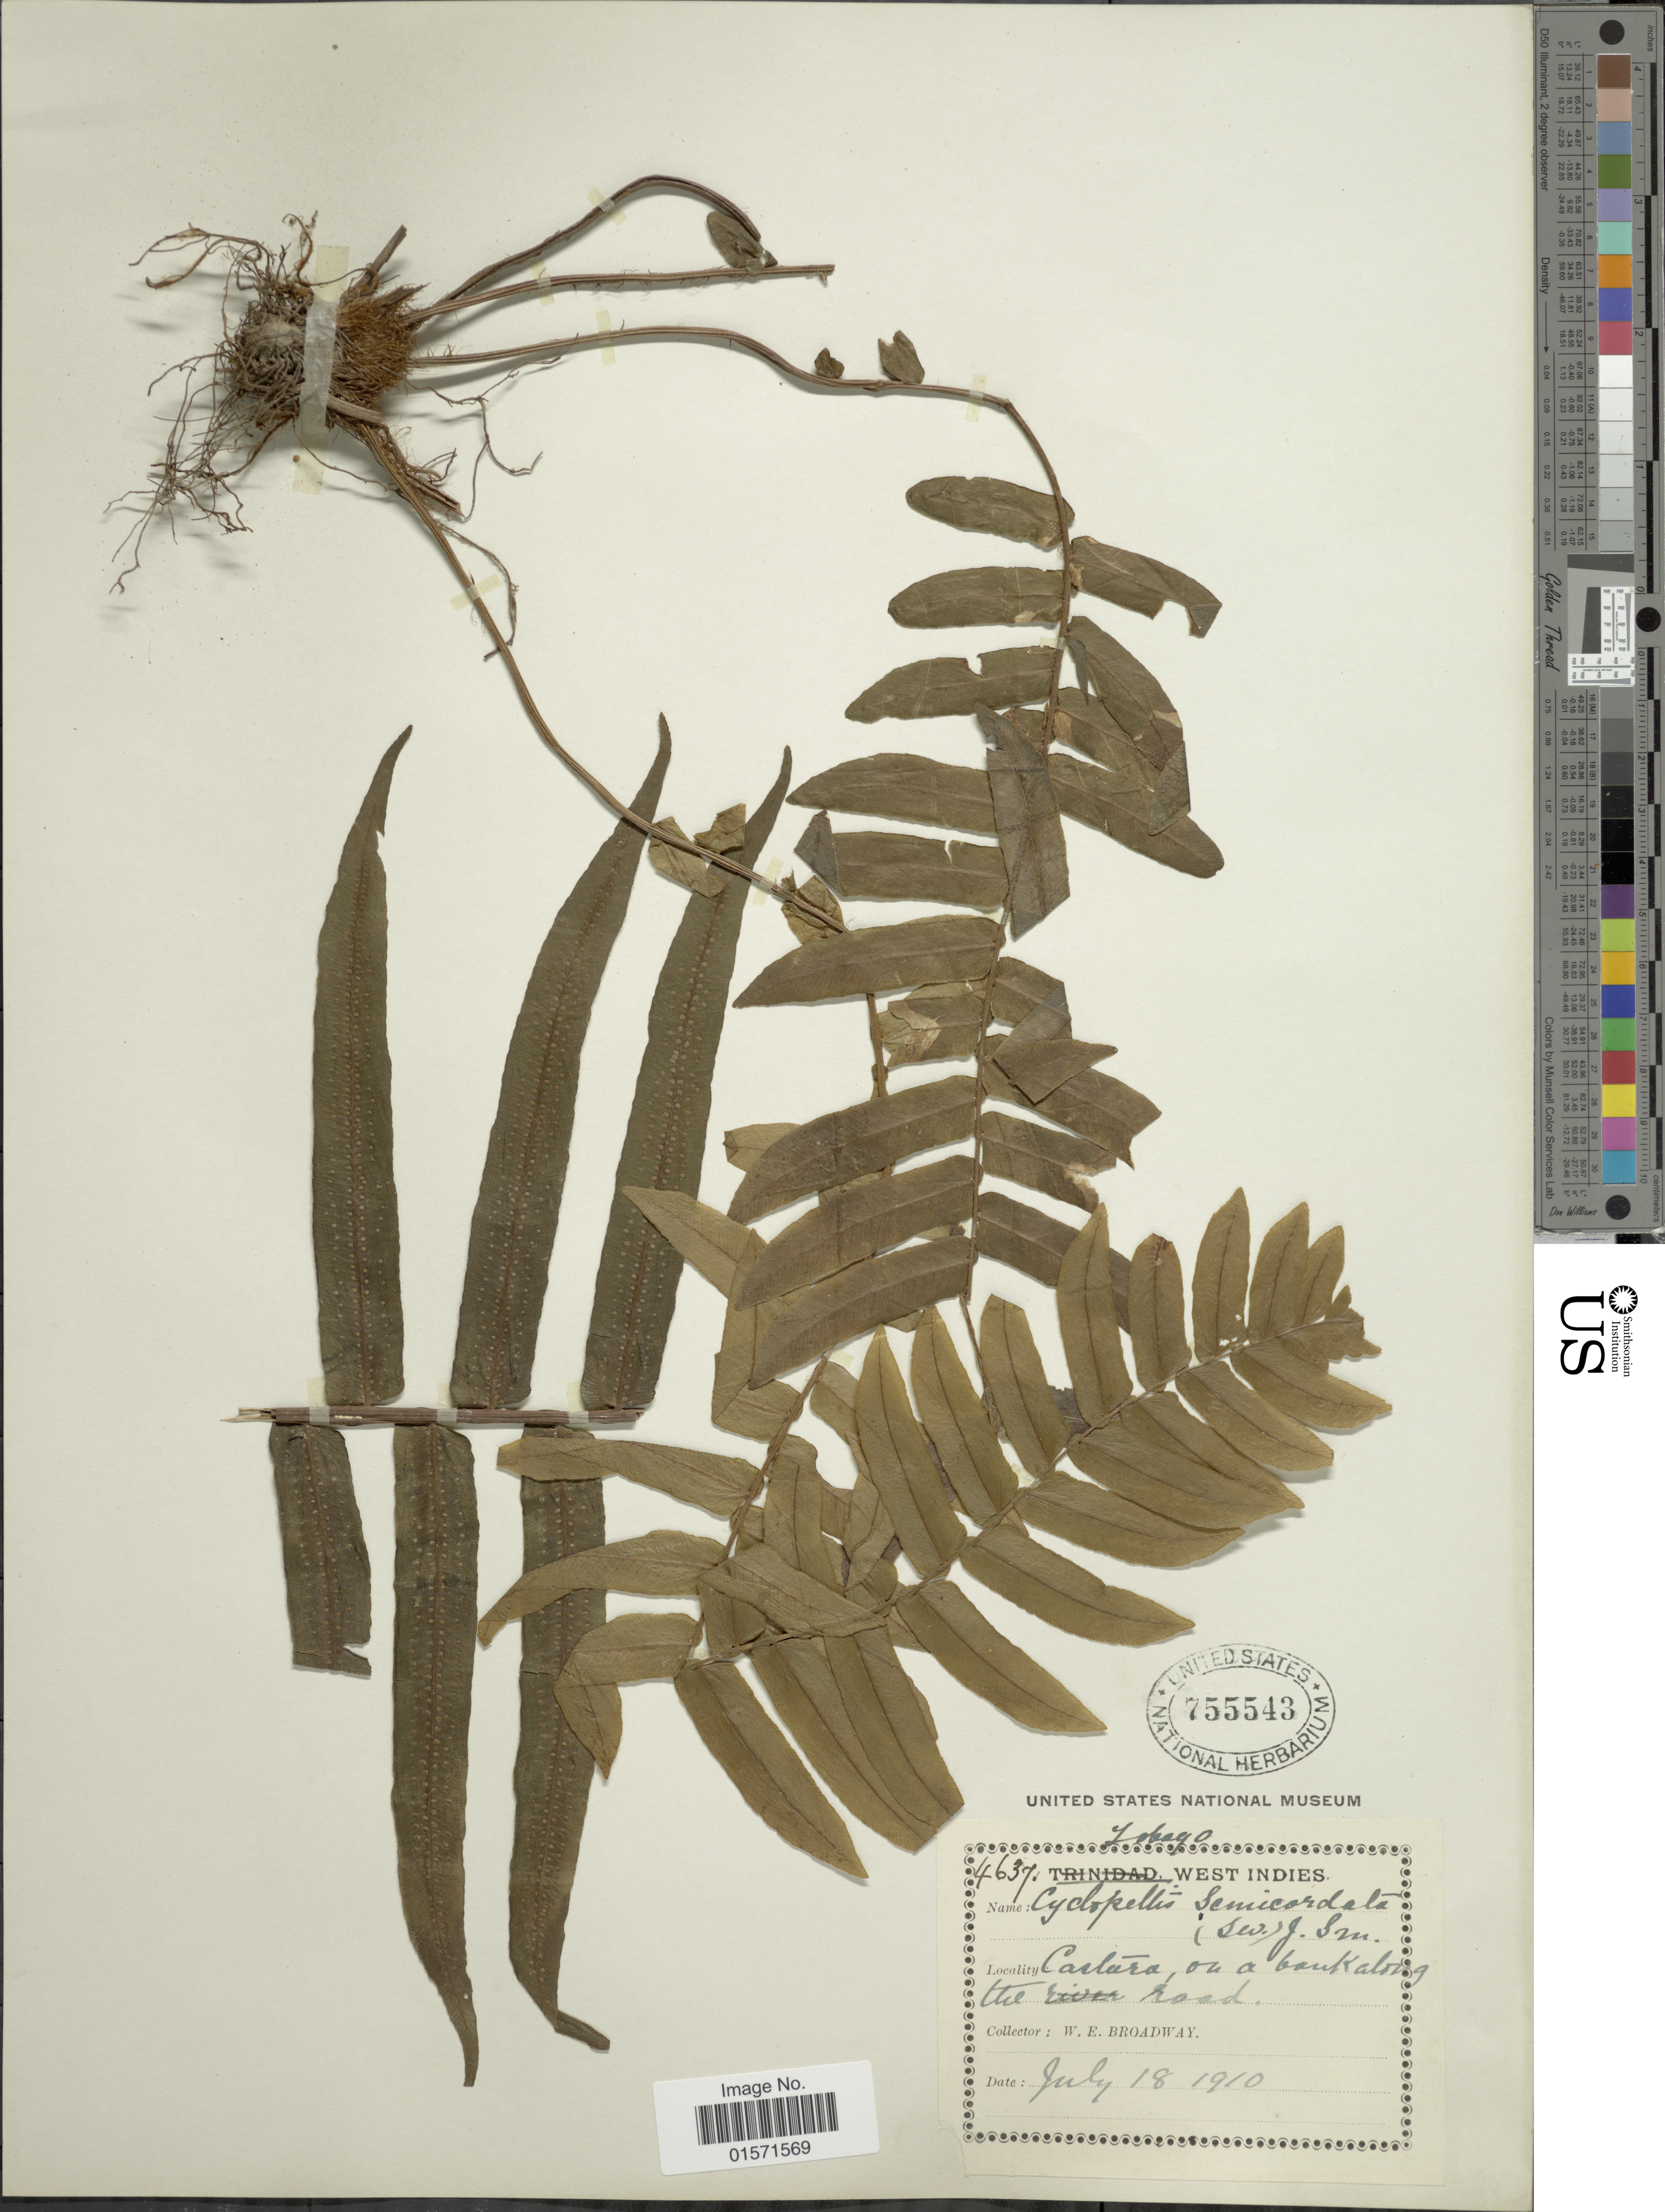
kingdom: Plantae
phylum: Tracheophyta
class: Polypodiopsida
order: Polypodiales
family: Lomariopsidaceae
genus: Cyclopeltis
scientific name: Cyclopeltis semicordata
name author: (Sw.) J. Sm.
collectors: W. E. Broadway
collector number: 4637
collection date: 1910-07-18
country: Trinidad and Tobago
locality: Tobago, West Indies. Carlara, on a bank above the road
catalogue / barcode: US 755543